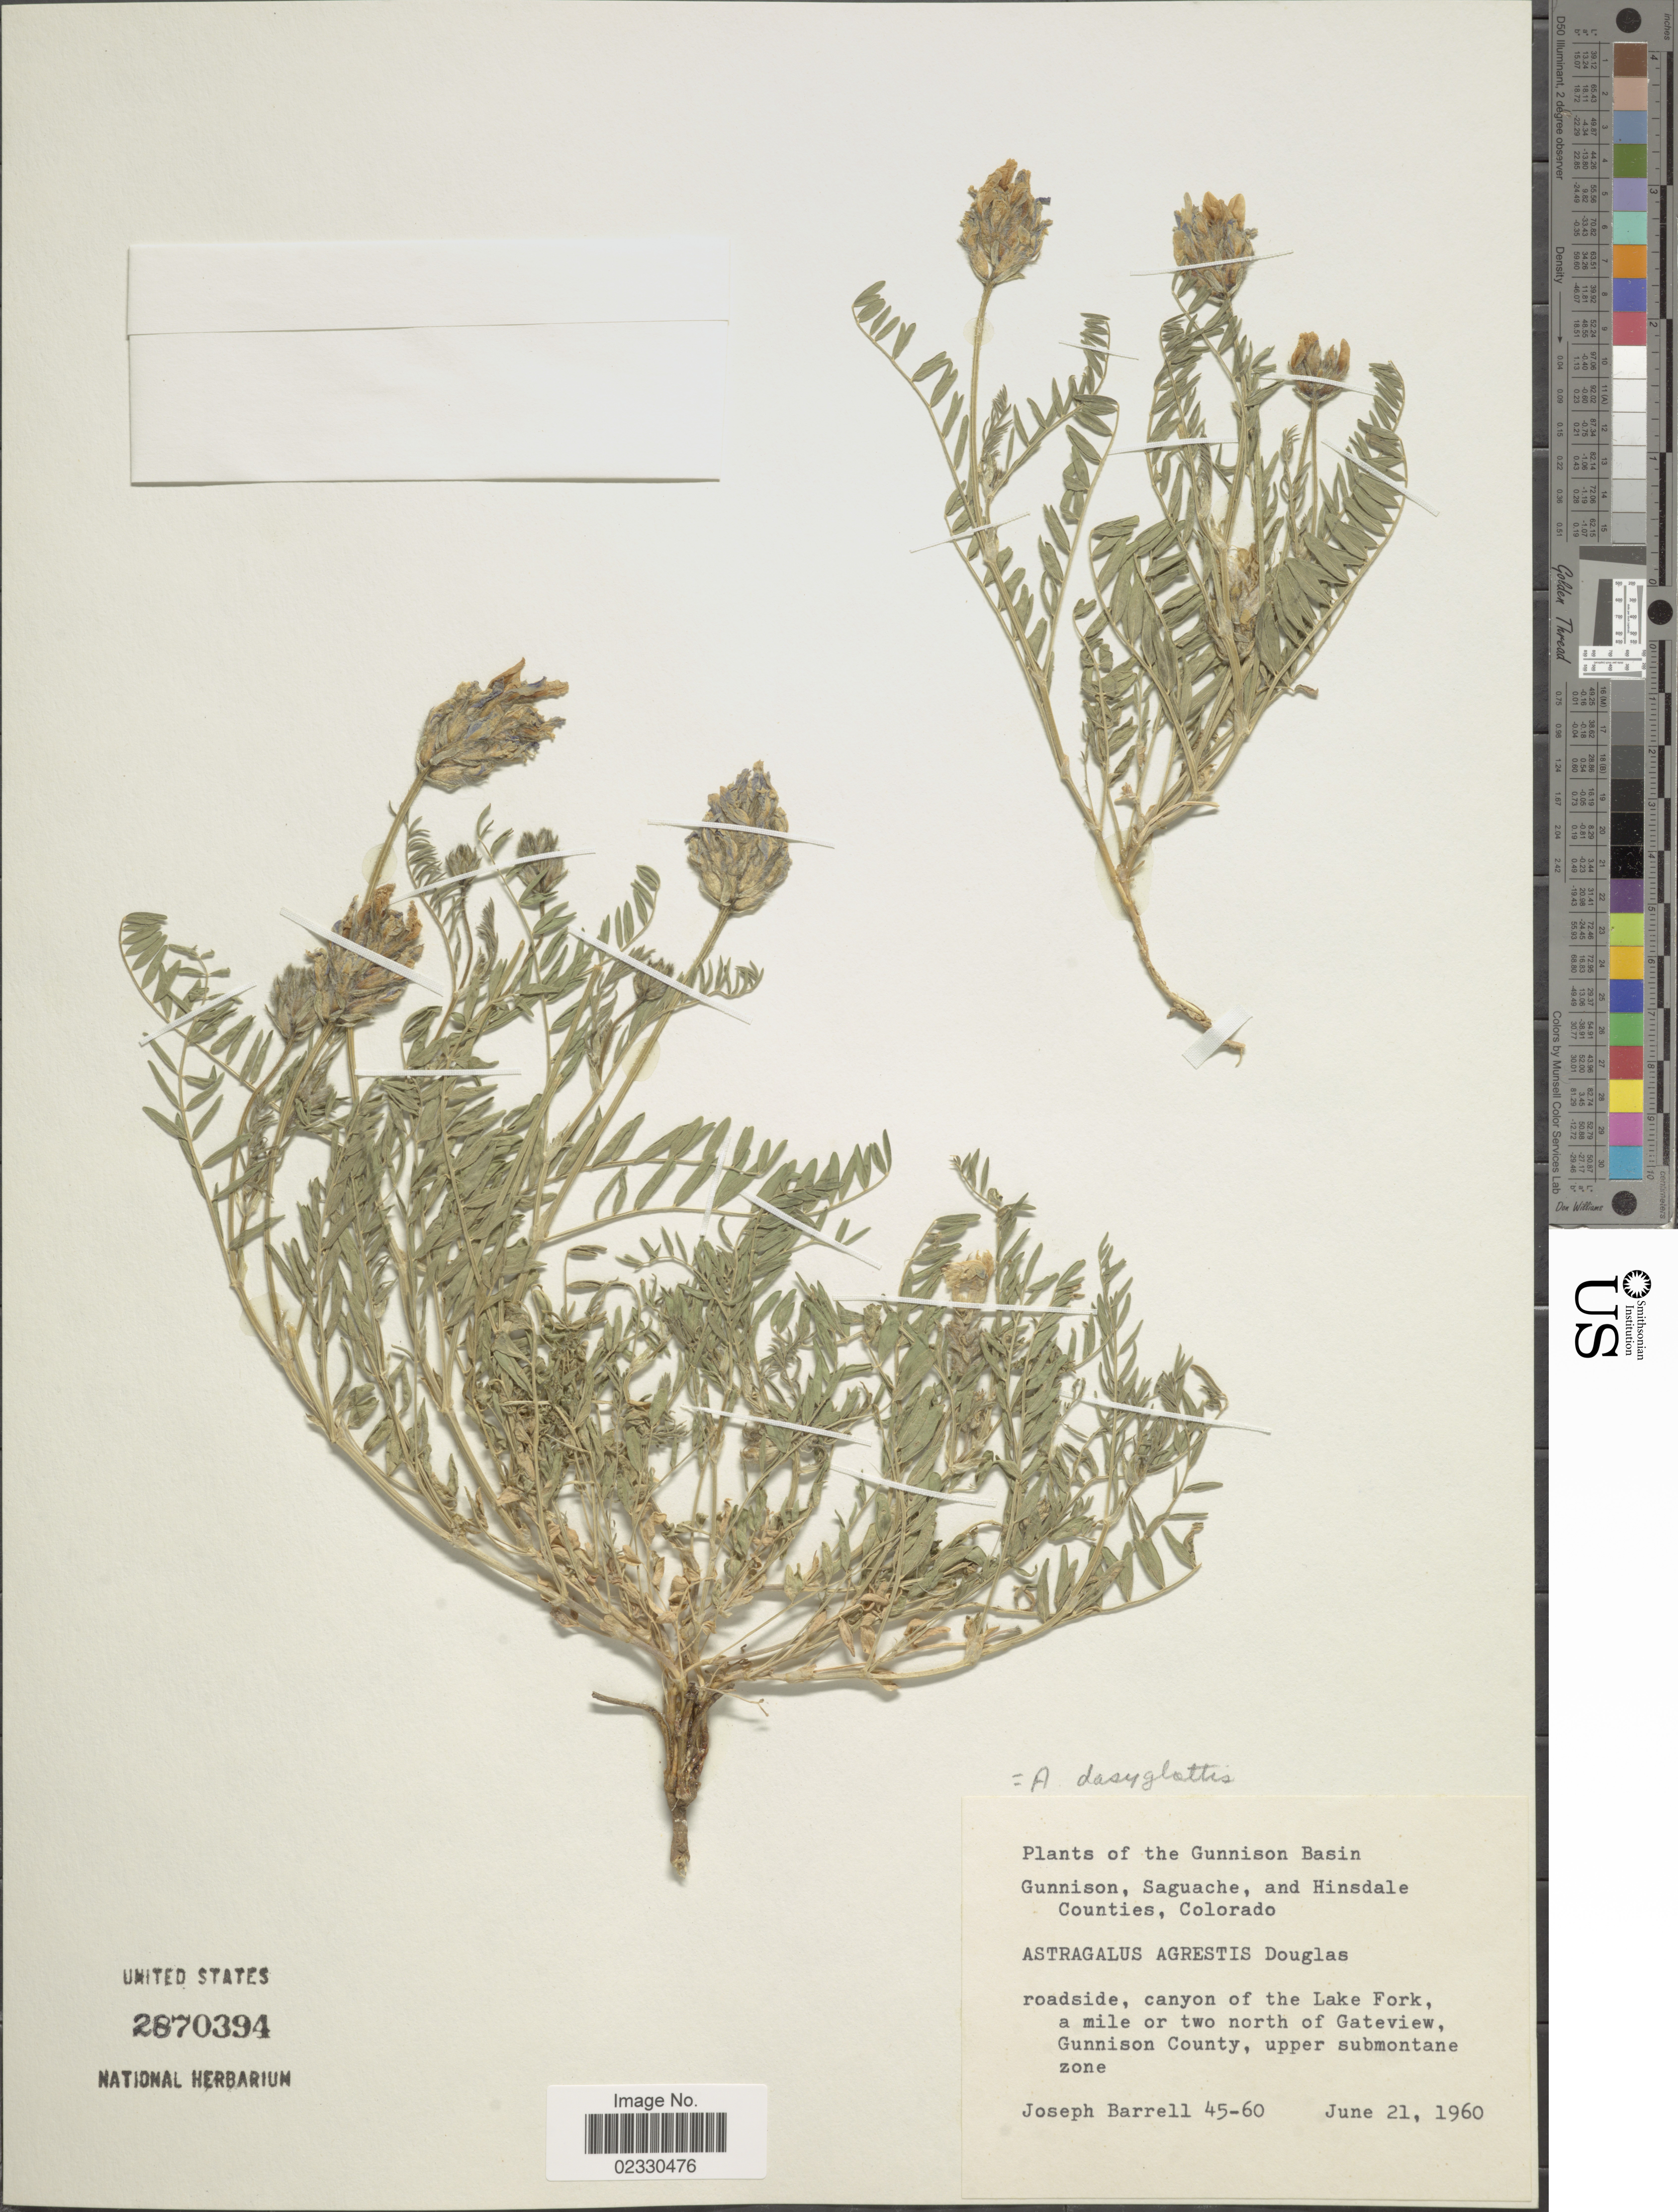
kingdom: Plantae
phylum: Tracheophyta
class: Magnoliopsida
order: Fabales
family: Fabaceae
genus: Astragalus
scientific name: Astragalus dasyglottis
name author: DC.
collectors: J. Barrell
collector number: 45-60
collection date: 1960-06-21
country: United States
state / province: Colorado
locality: Gunnison, Saguache, and Hinsdale Counties, Colorado, roadside, canyon of the Lake Fork, a mile or two north of Gateview, Gunnison County, upper submontane zone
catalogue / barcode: US 2870394